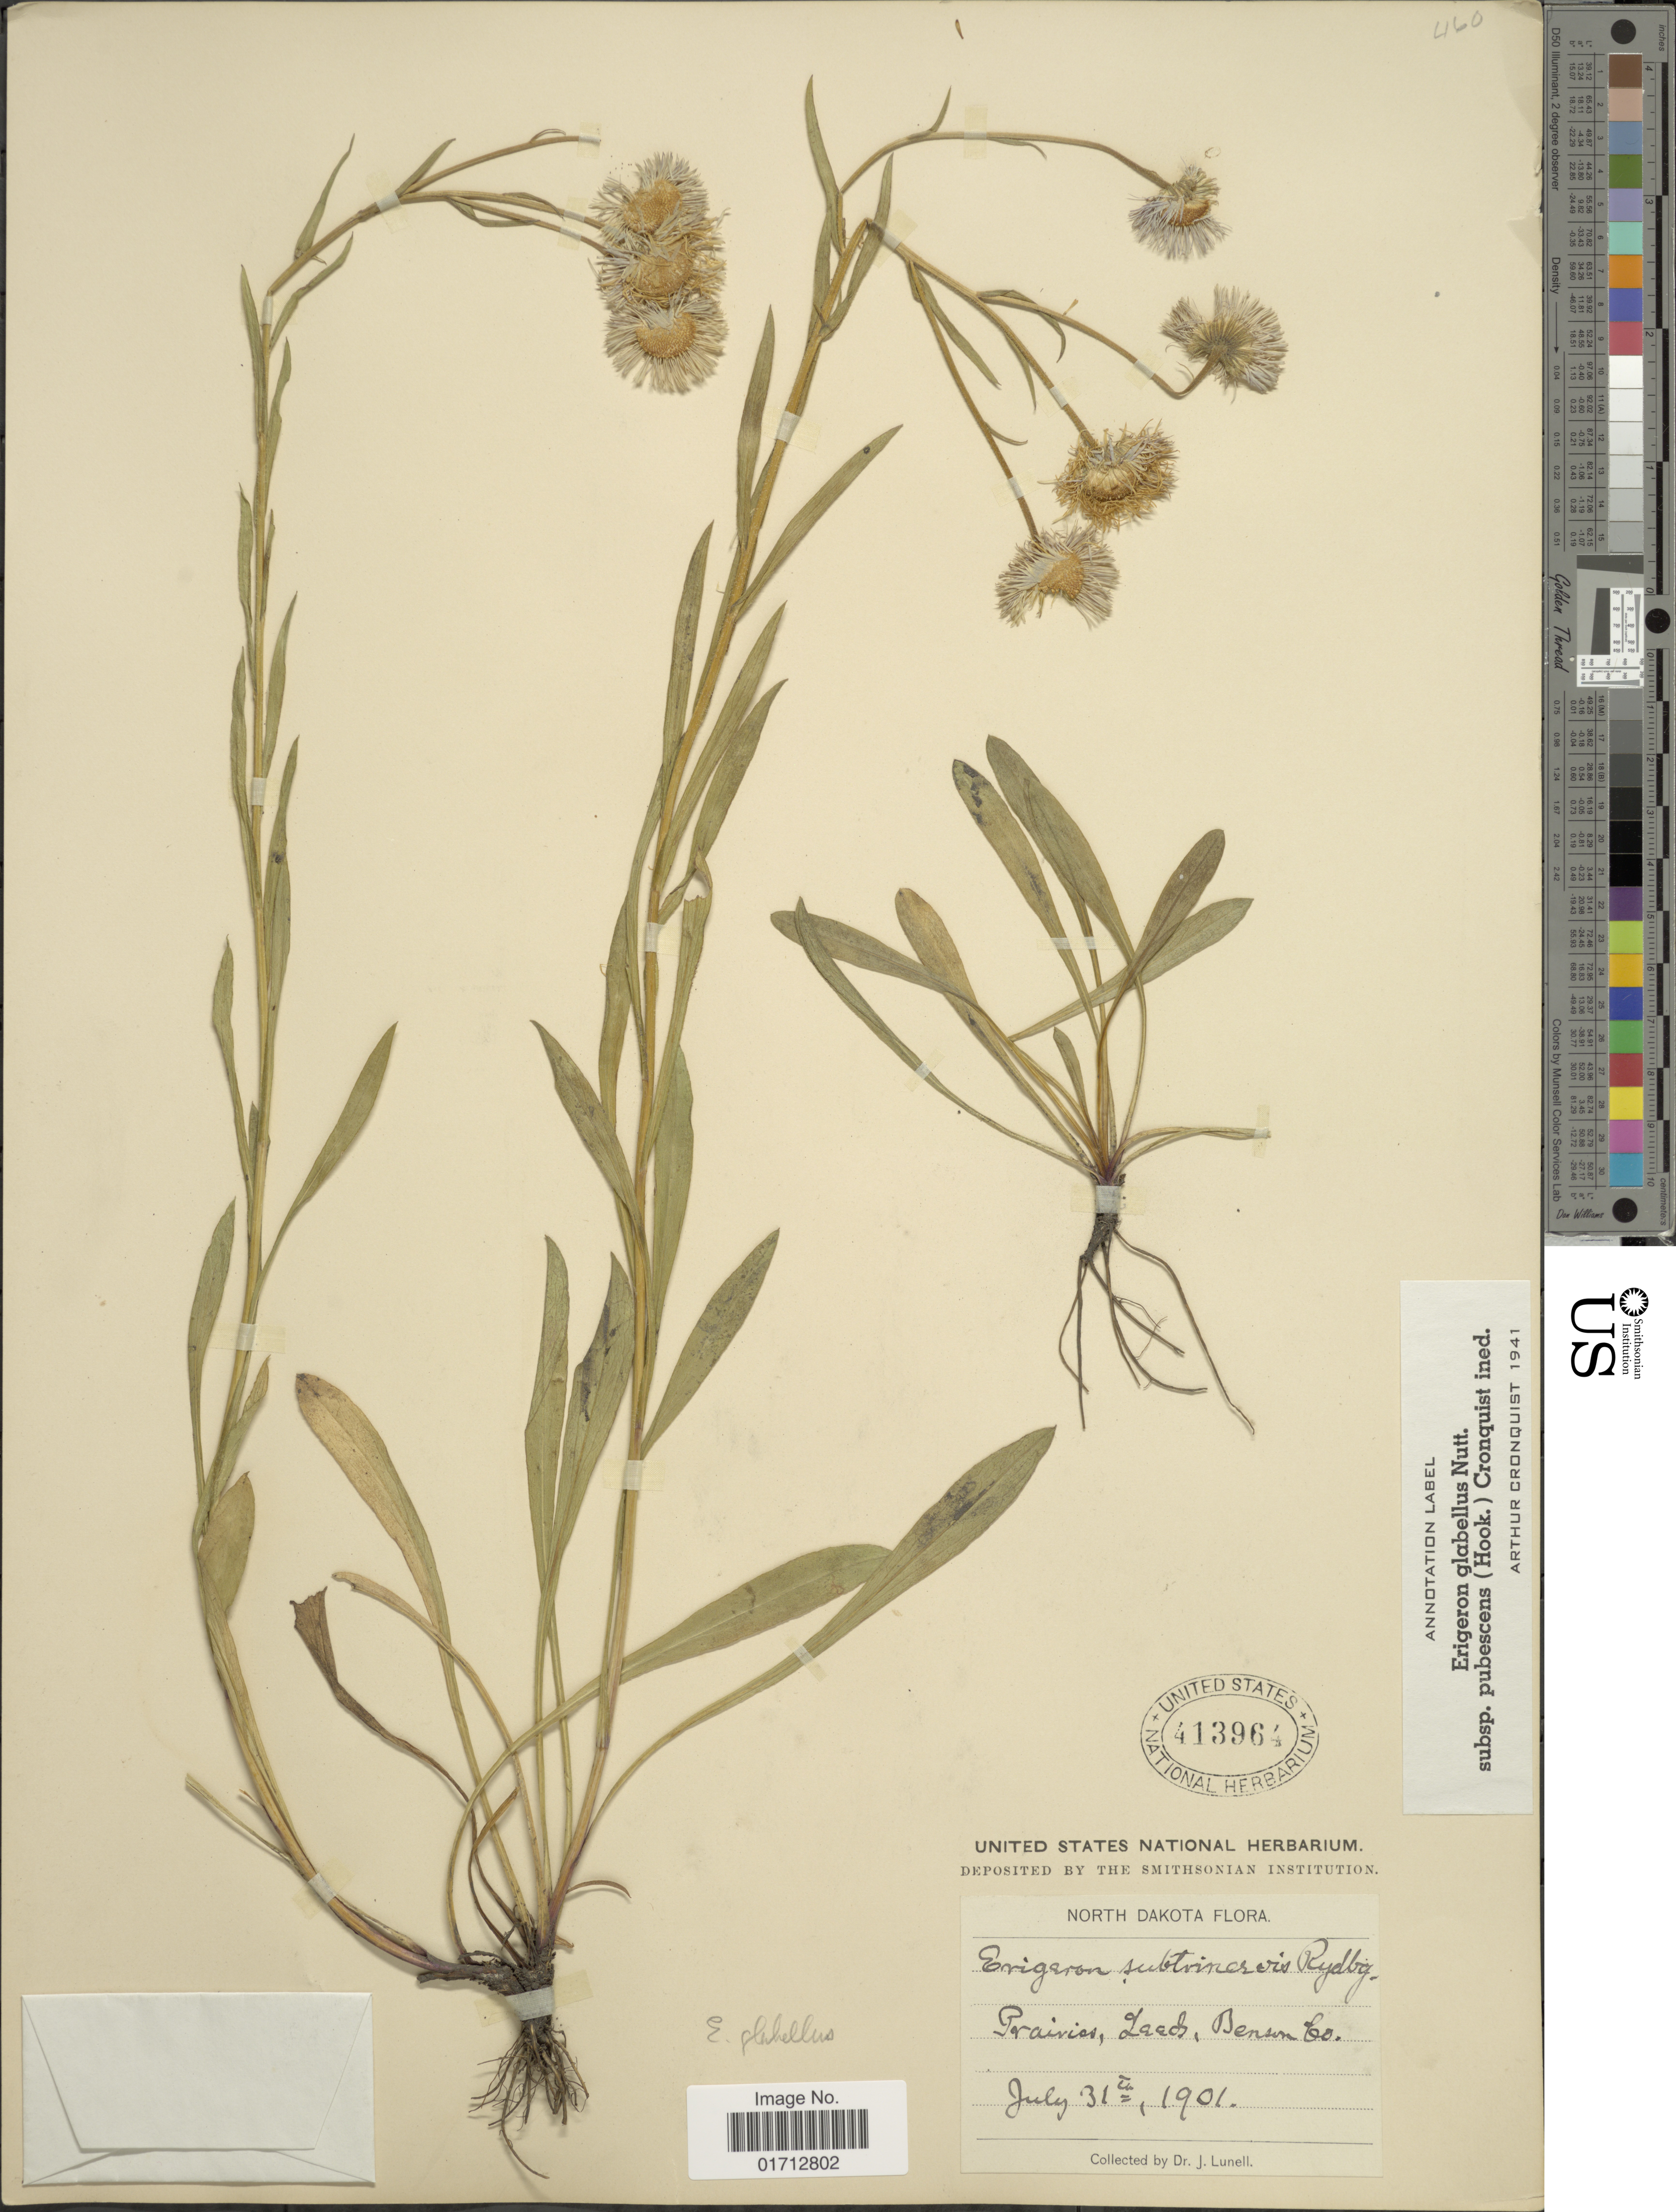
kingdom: Plantae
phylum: Tracheophyta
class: Magnoliopsida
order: Asterales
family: Asteraceae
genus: Erigeron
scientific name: Erigeron glabellus subsp. pubescens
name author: (Hook.) Cronq.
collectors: J. Lunell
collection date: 1901-07-31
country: United States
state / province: North Dakota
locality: Prairies, Leeds, Benson Co.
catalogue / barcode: US 413964